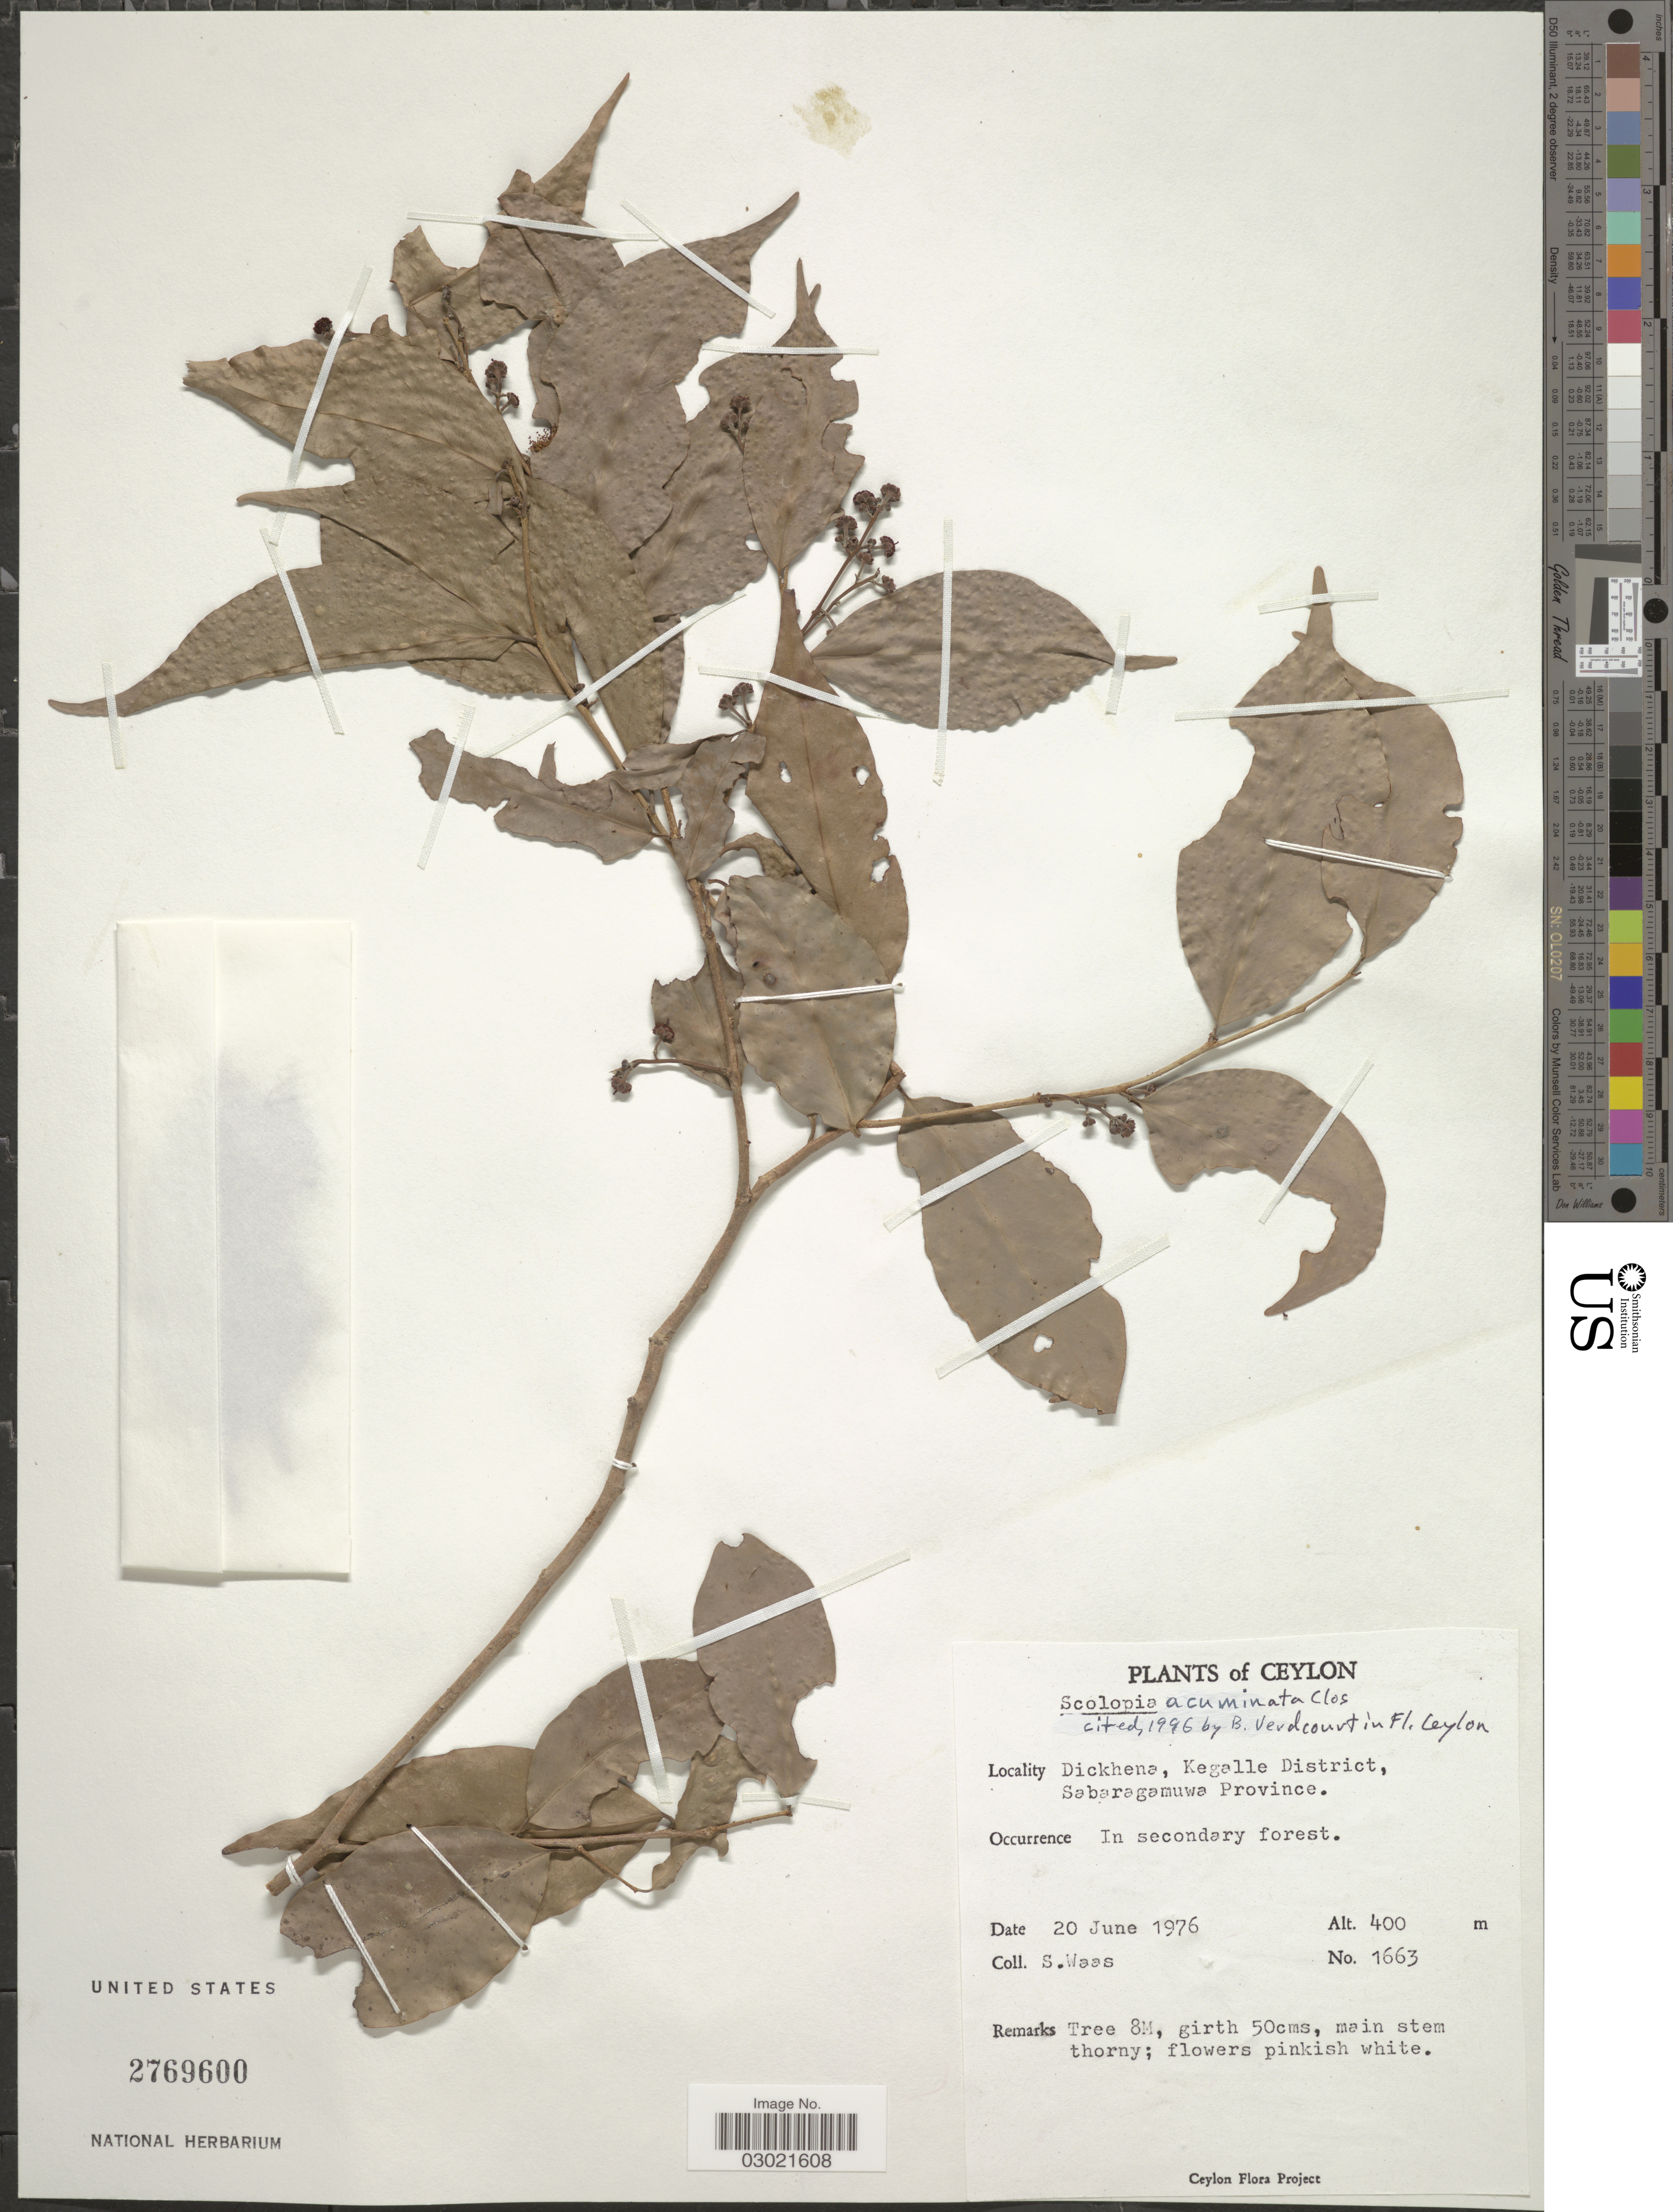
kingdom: Plantae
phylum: Tracheophyta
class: Magnoliopsida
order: Malpighiales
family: Salicaceae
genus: Scolopia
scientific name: Scolopia acuminata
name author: Clos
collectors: S. Waas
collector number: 1663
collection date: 1976-06-20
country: Sri Lanka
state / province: Sabaragamuwa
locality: Ceylon. Dickhena, Kegalle District, Sabaragamuwa Province.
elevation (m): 400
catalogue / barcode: US 2769600